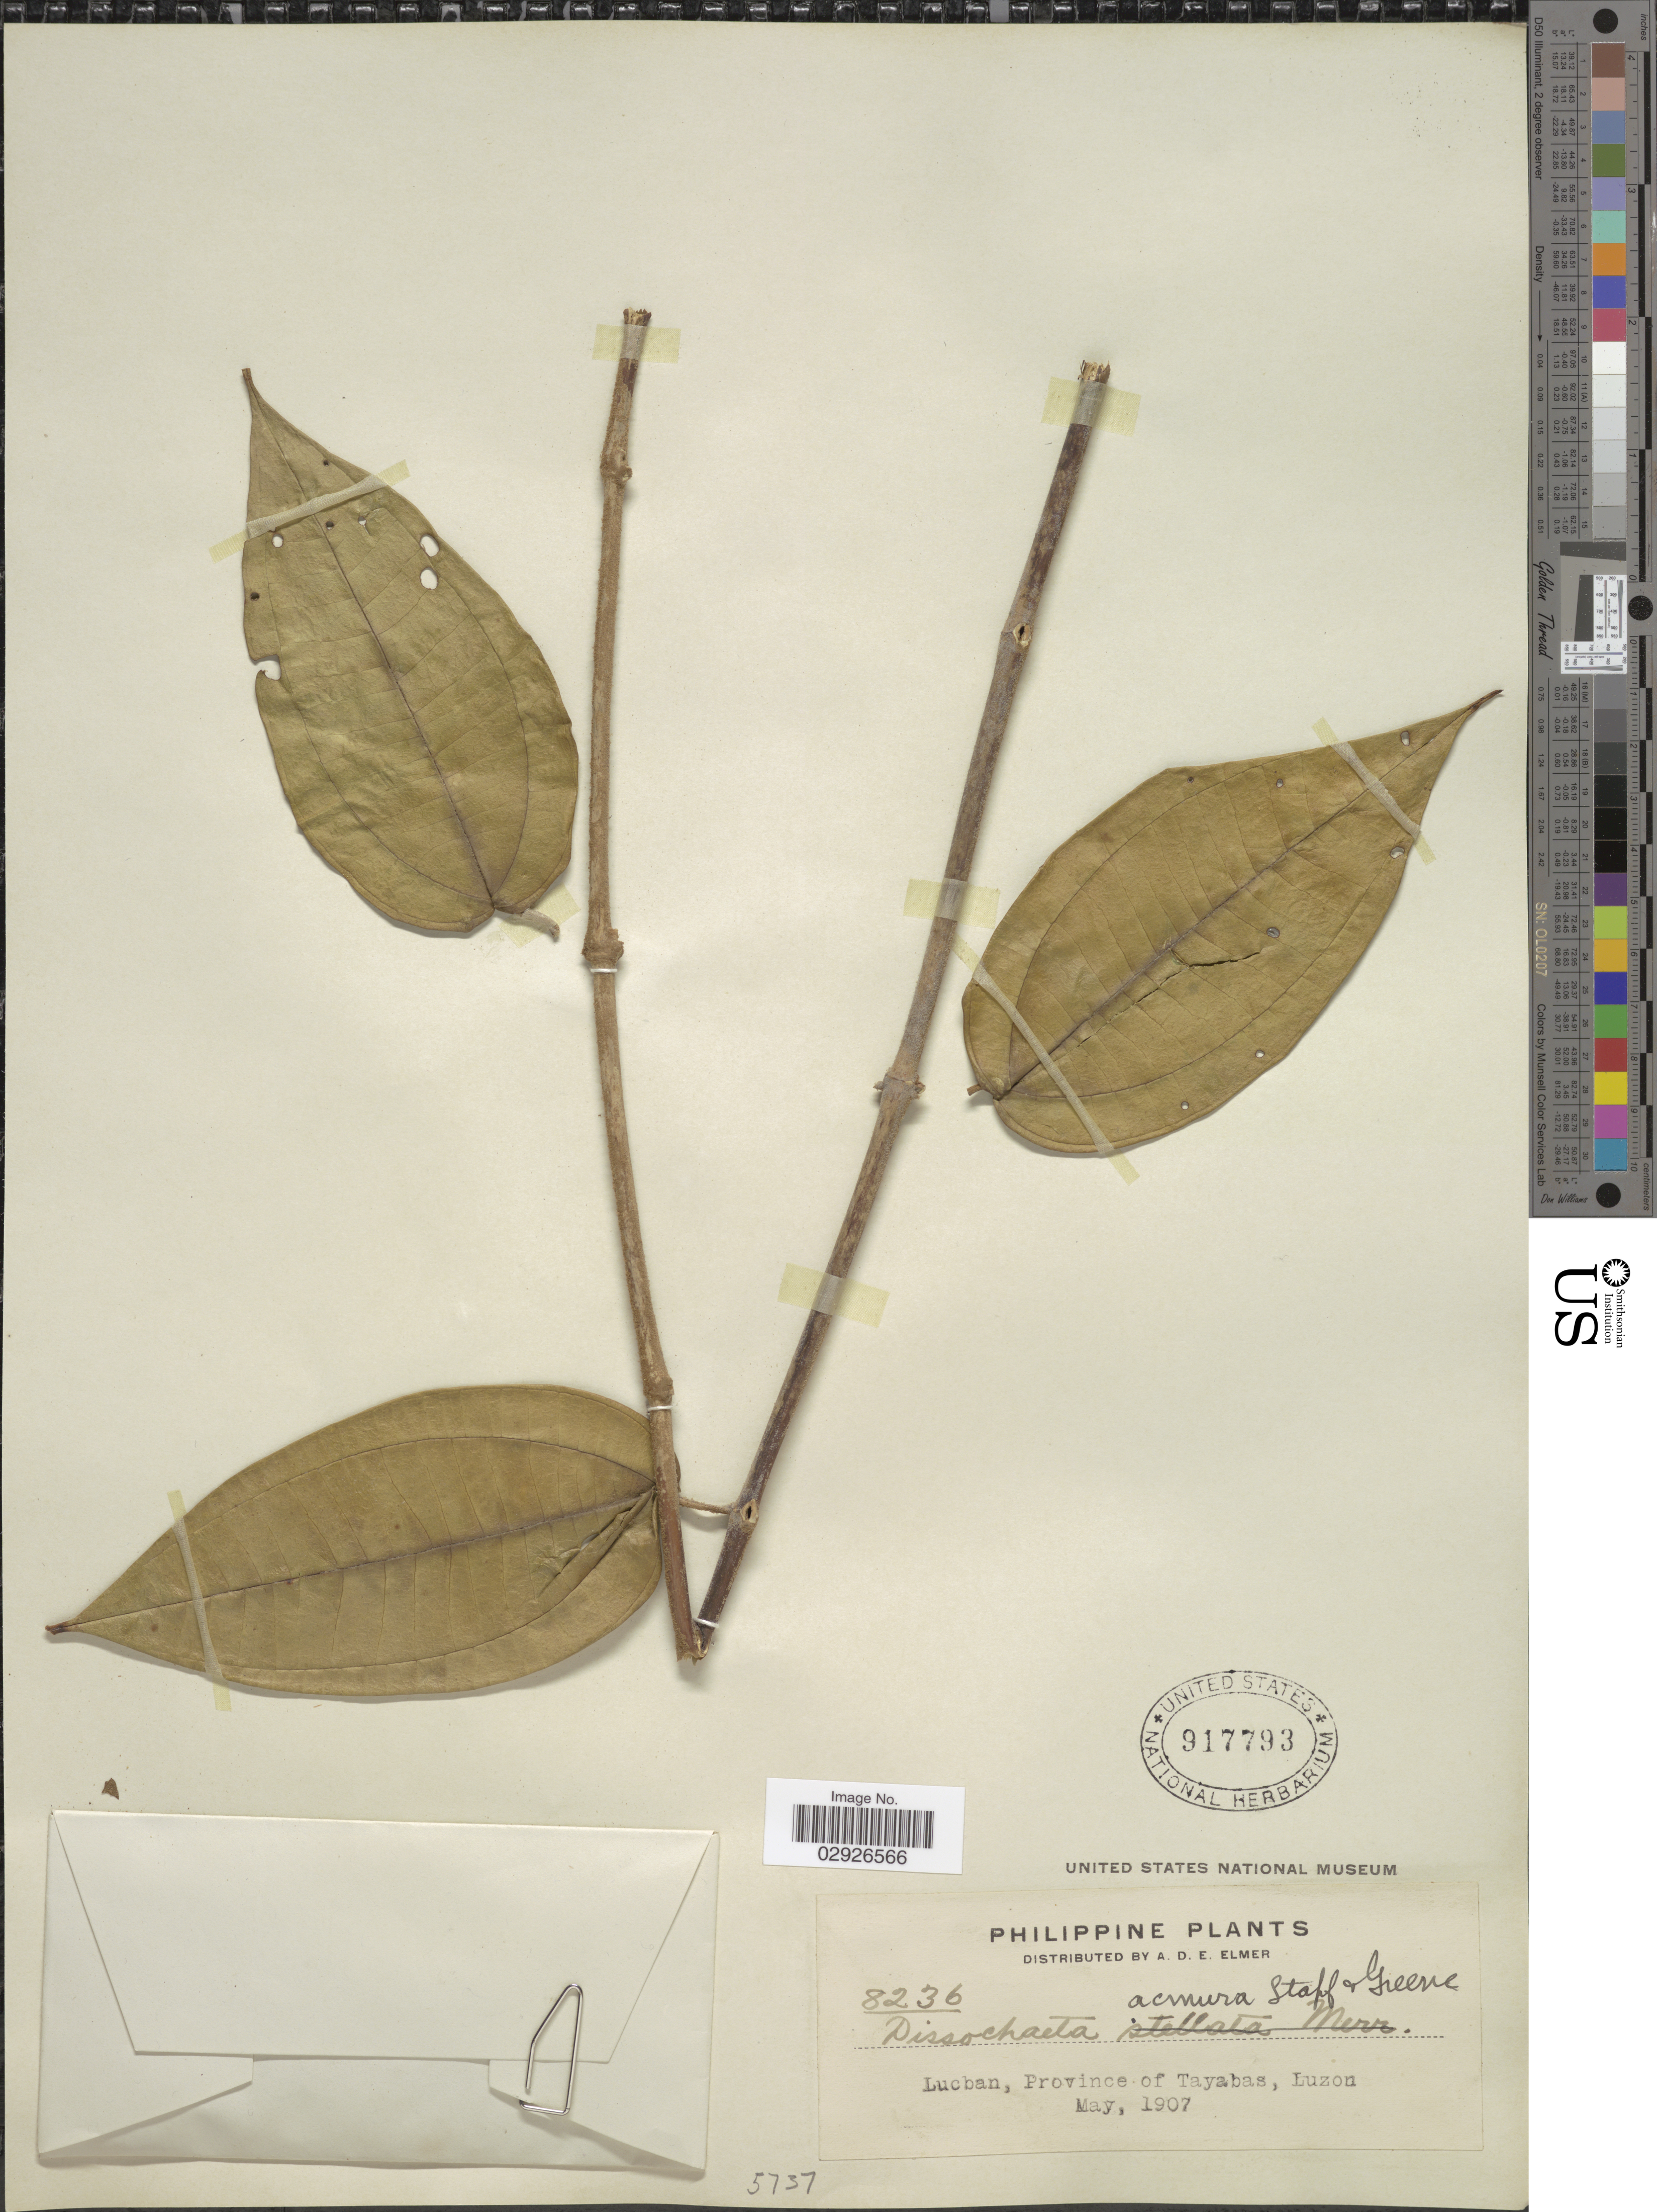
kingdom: Plantae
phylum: Tracheophyta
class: Magnoliopsida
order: Myrtales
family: Melastomataceae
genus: Dissochaeta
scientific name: Dissochaeta acmura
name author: Stapf & M.L. Green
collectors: A. D. E. Elmer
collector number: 8236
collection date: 1907-05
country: Philippines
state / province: Calabarzon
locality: Lucban, Province of Tayabas, Luzon.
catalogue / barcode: US 917793